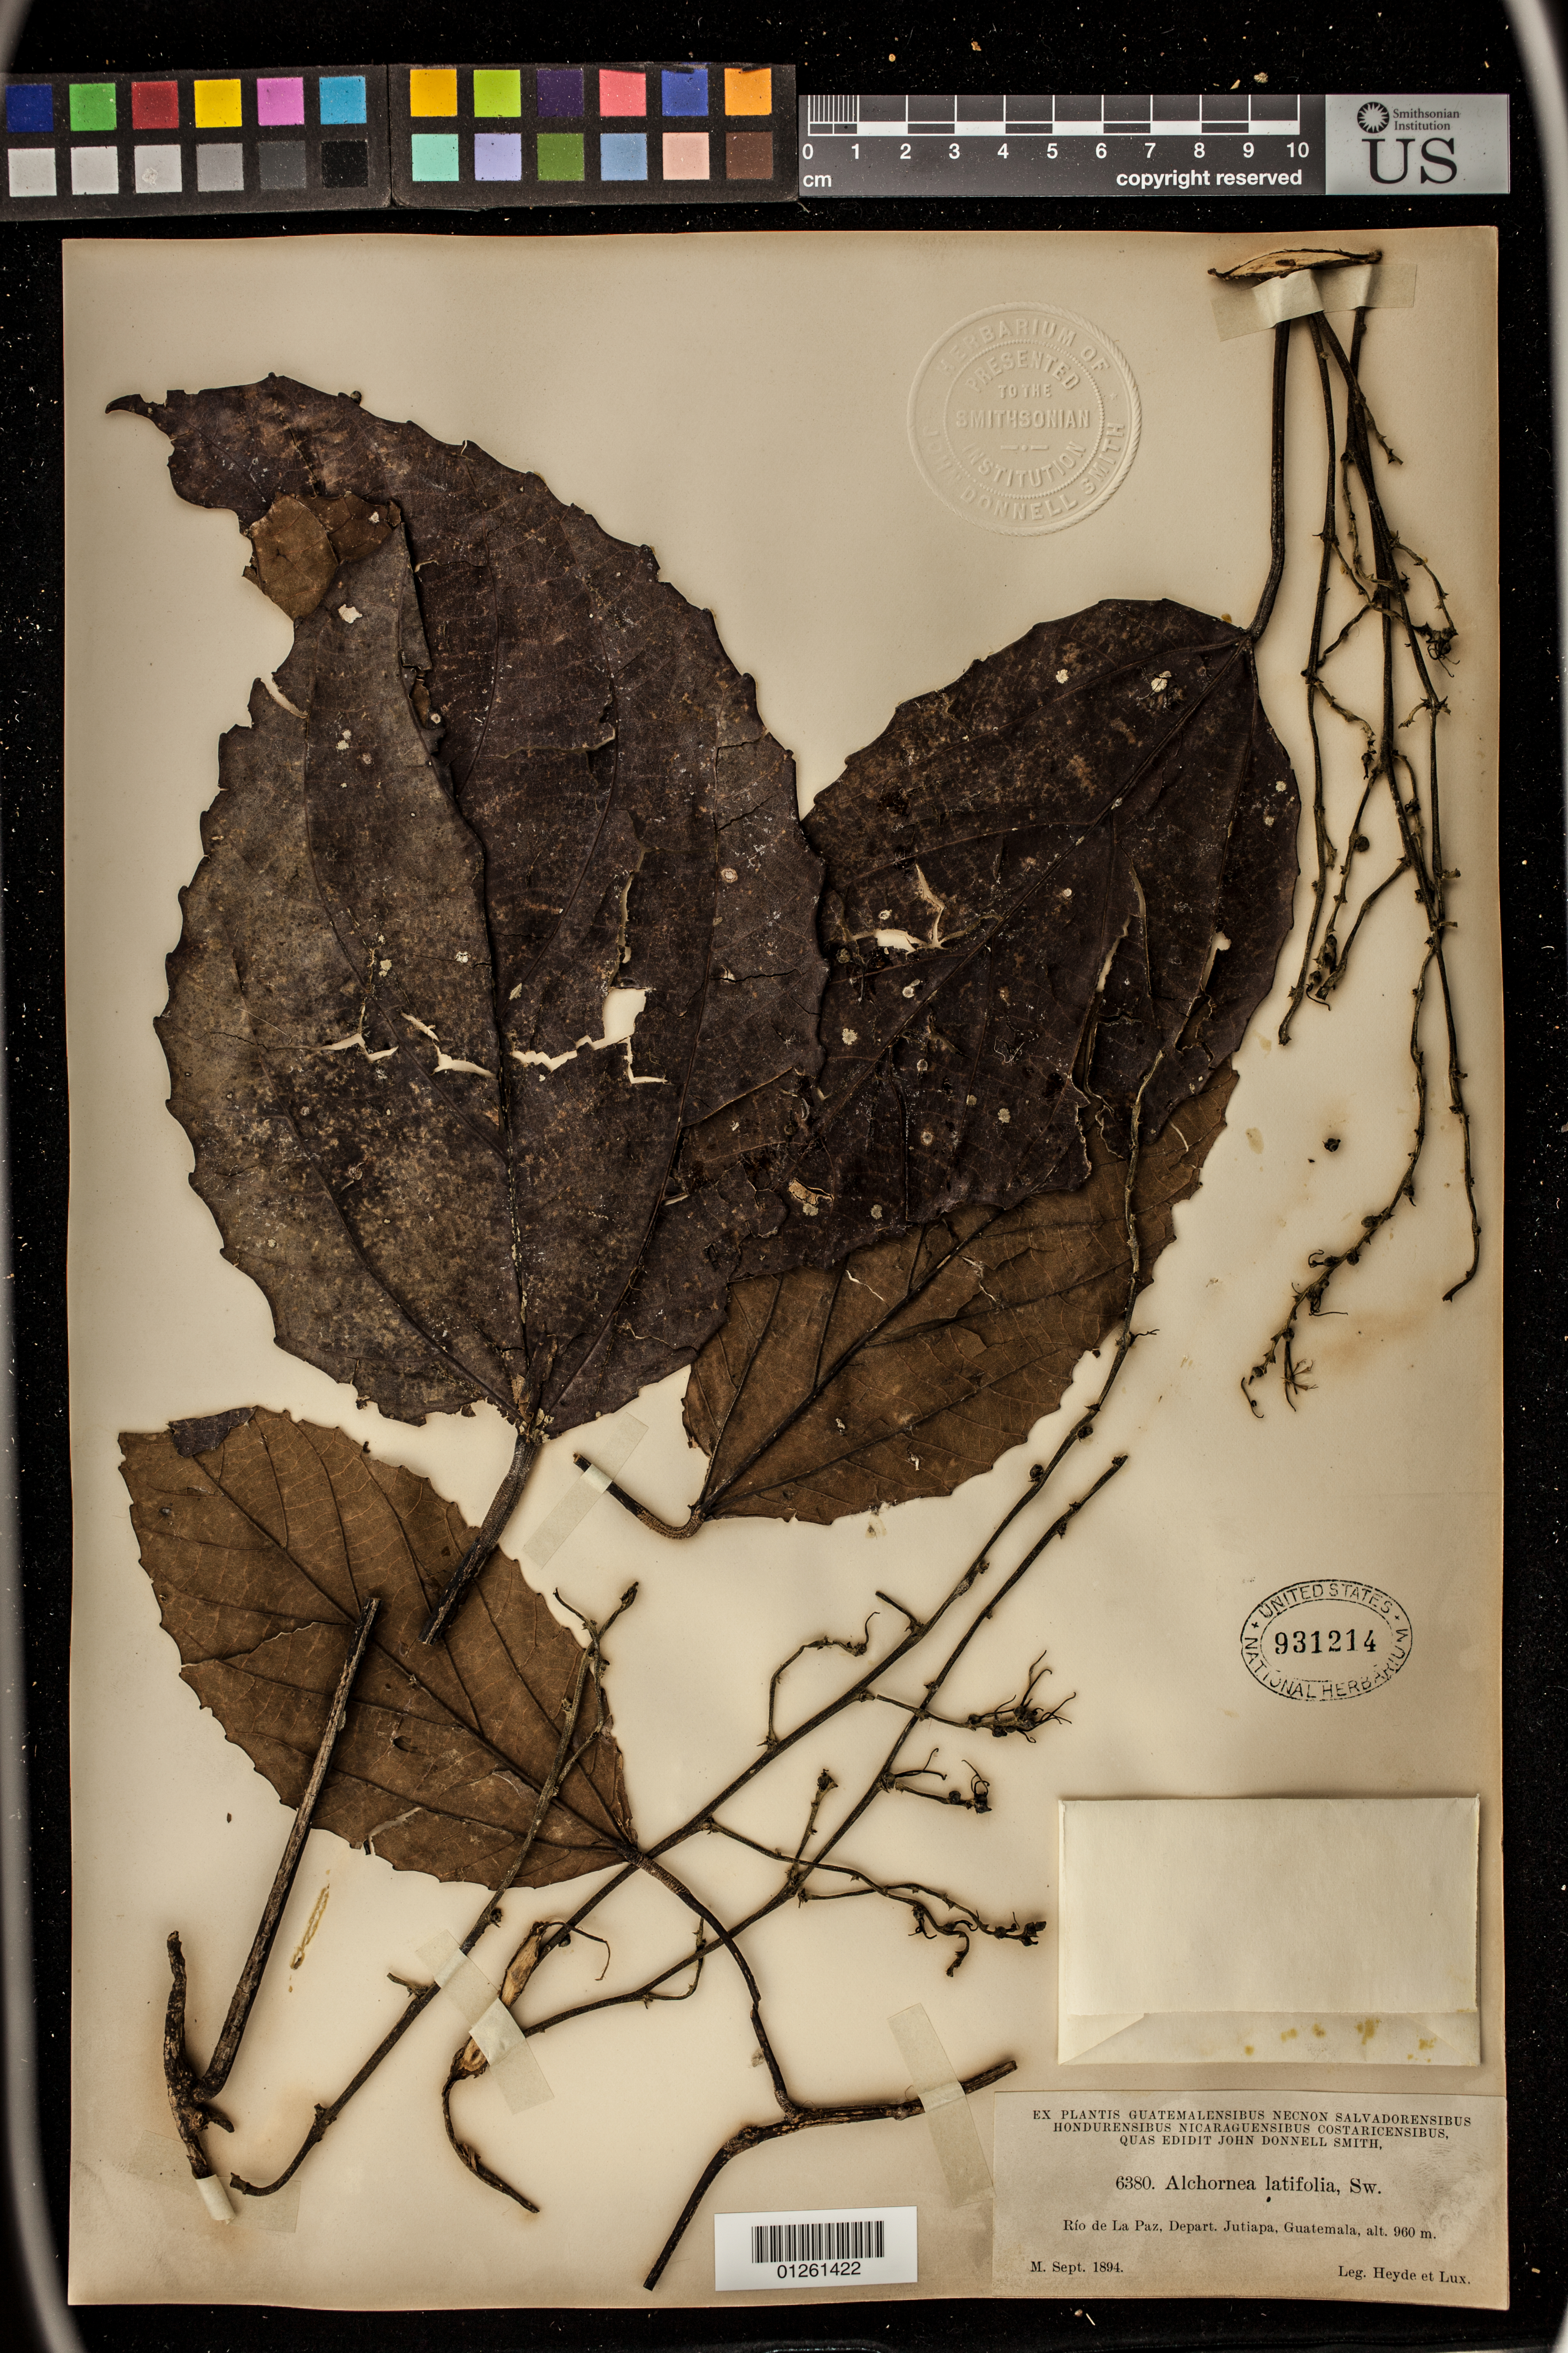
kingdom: Plantae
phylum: Tracheophyta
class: Magnoliopsida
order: Malpighiales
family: Euphorbiaceae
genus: Alchornea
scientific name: Alchornea latifolia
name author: Sw.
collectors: E. T. Heyde & E. Lux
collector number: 6380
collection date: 1894-09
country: Guatemala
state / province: Jutiapa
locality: Rio de La Paz [Rio Paz]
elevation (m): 960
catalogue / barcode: US 931214